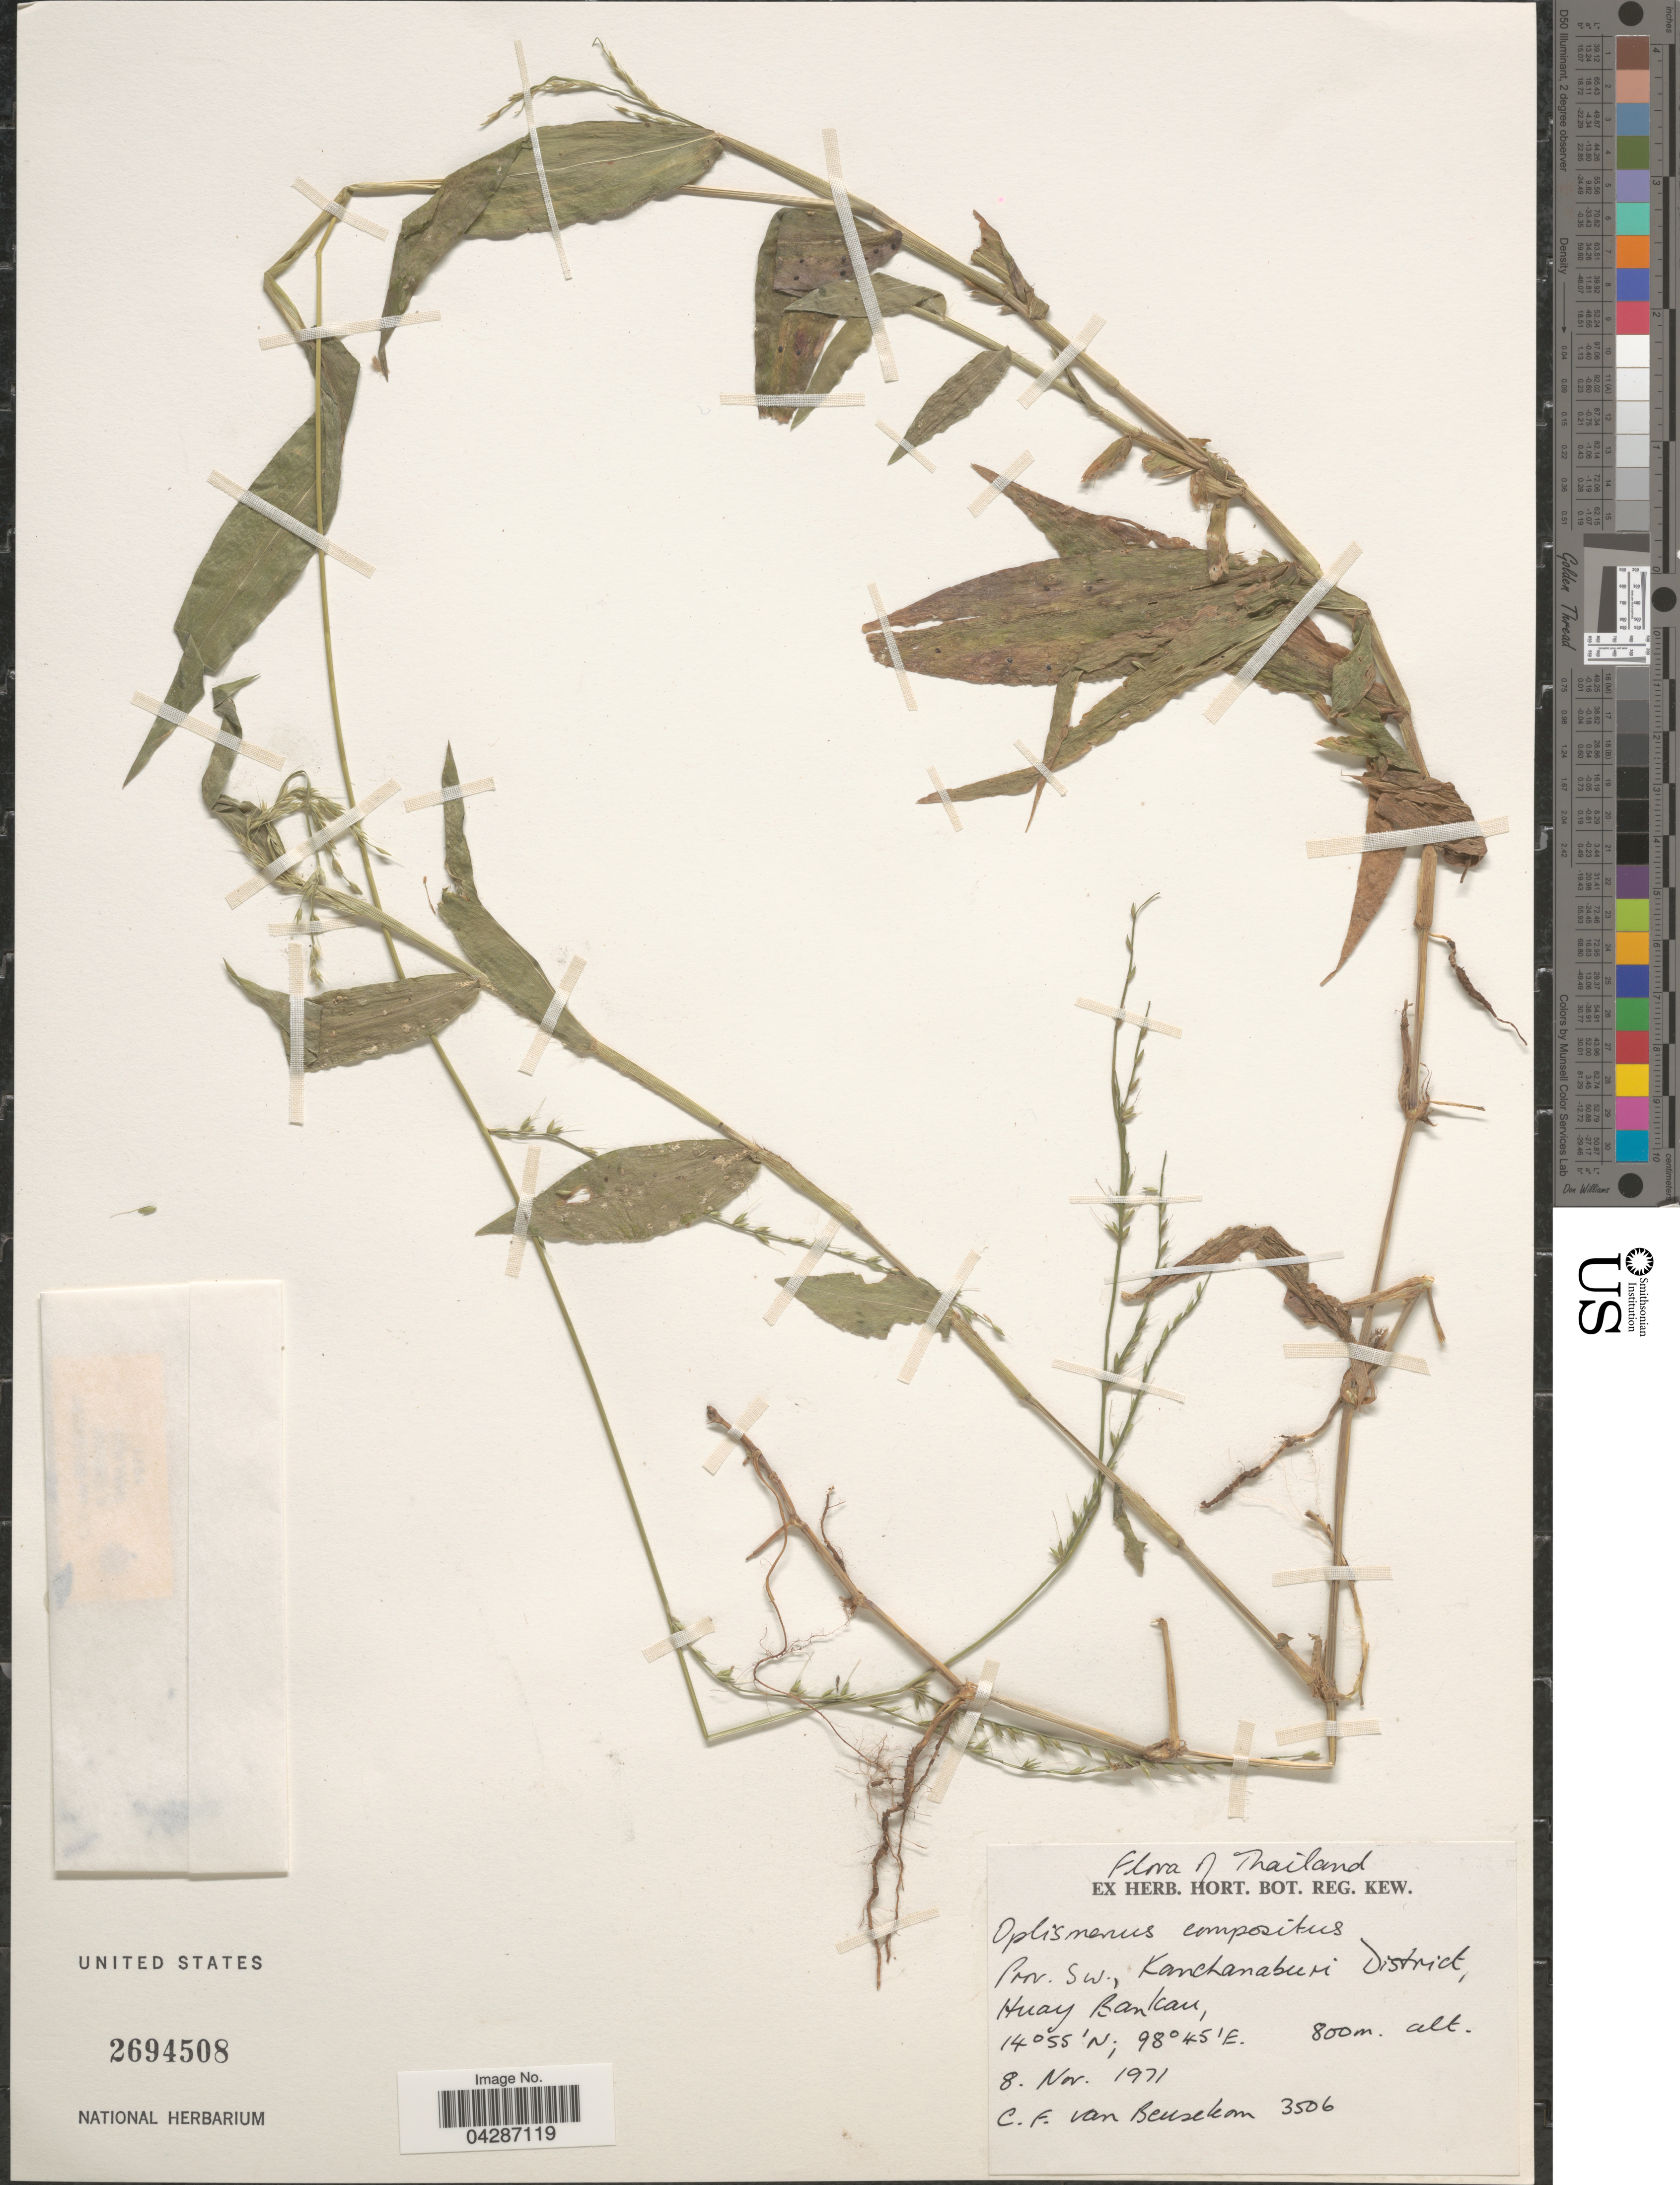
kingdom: Plantae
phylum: Tracheophyta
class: Liliopsida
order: Poales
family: Poaceae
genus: Oplismenus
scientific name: Oplismenus compositus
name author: (L.) P. Beauv.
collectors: C. F. Beusekom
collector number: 3506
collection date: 1971-11-08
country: Thailand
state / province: Kanchanaburi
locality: Prov. SW., Kanchanaburi District, Huay Bankau.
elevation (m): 800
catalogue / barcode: US 2694508